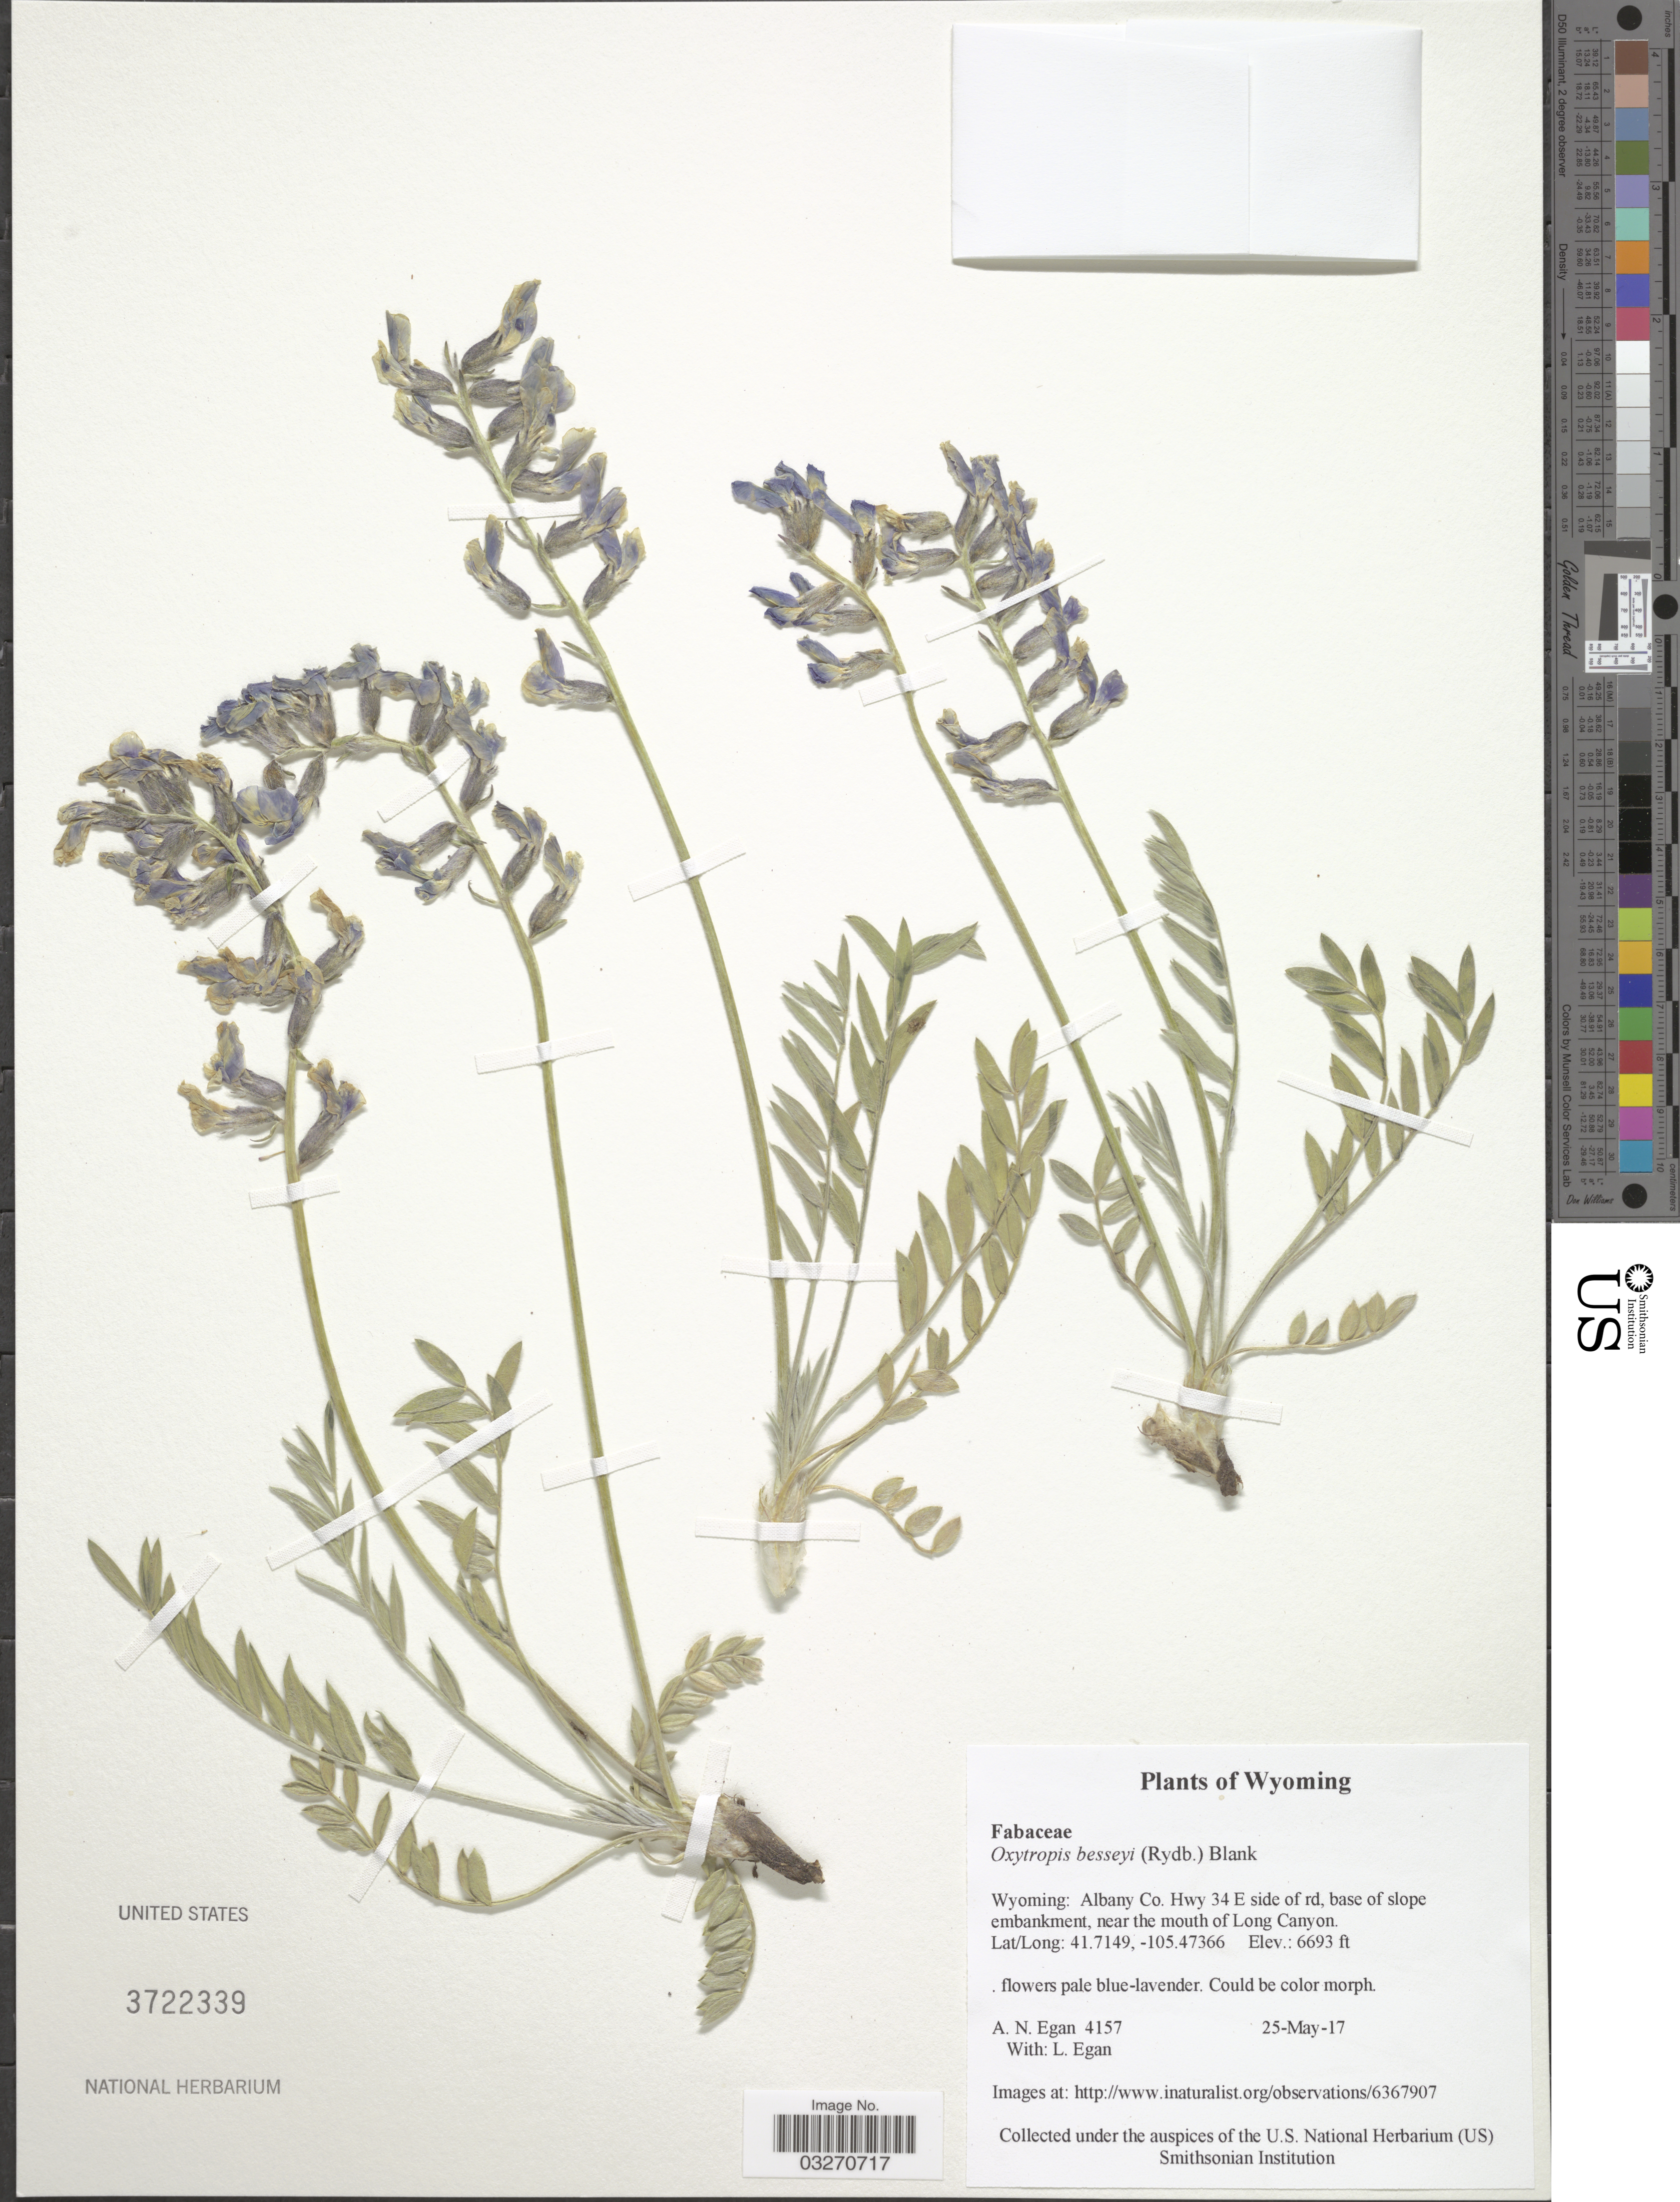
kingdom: Plantae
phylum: Tracheophyta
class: Magnoliopsida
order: Fabales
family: Fabaceae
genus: Oxytropis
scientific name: Oxytropis besseyi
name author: (Rydb.) Blank.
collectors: A. N. Egan & L. Egan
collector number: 4157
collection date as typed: Transcribed d/m/y: 25/5/17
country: United States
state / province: Wyoming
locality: Albany Co. Hwy 34 E side of rd, base of slope embankment, near the mouth of Long Canyon.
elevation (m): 2040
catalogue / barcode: US 3722339